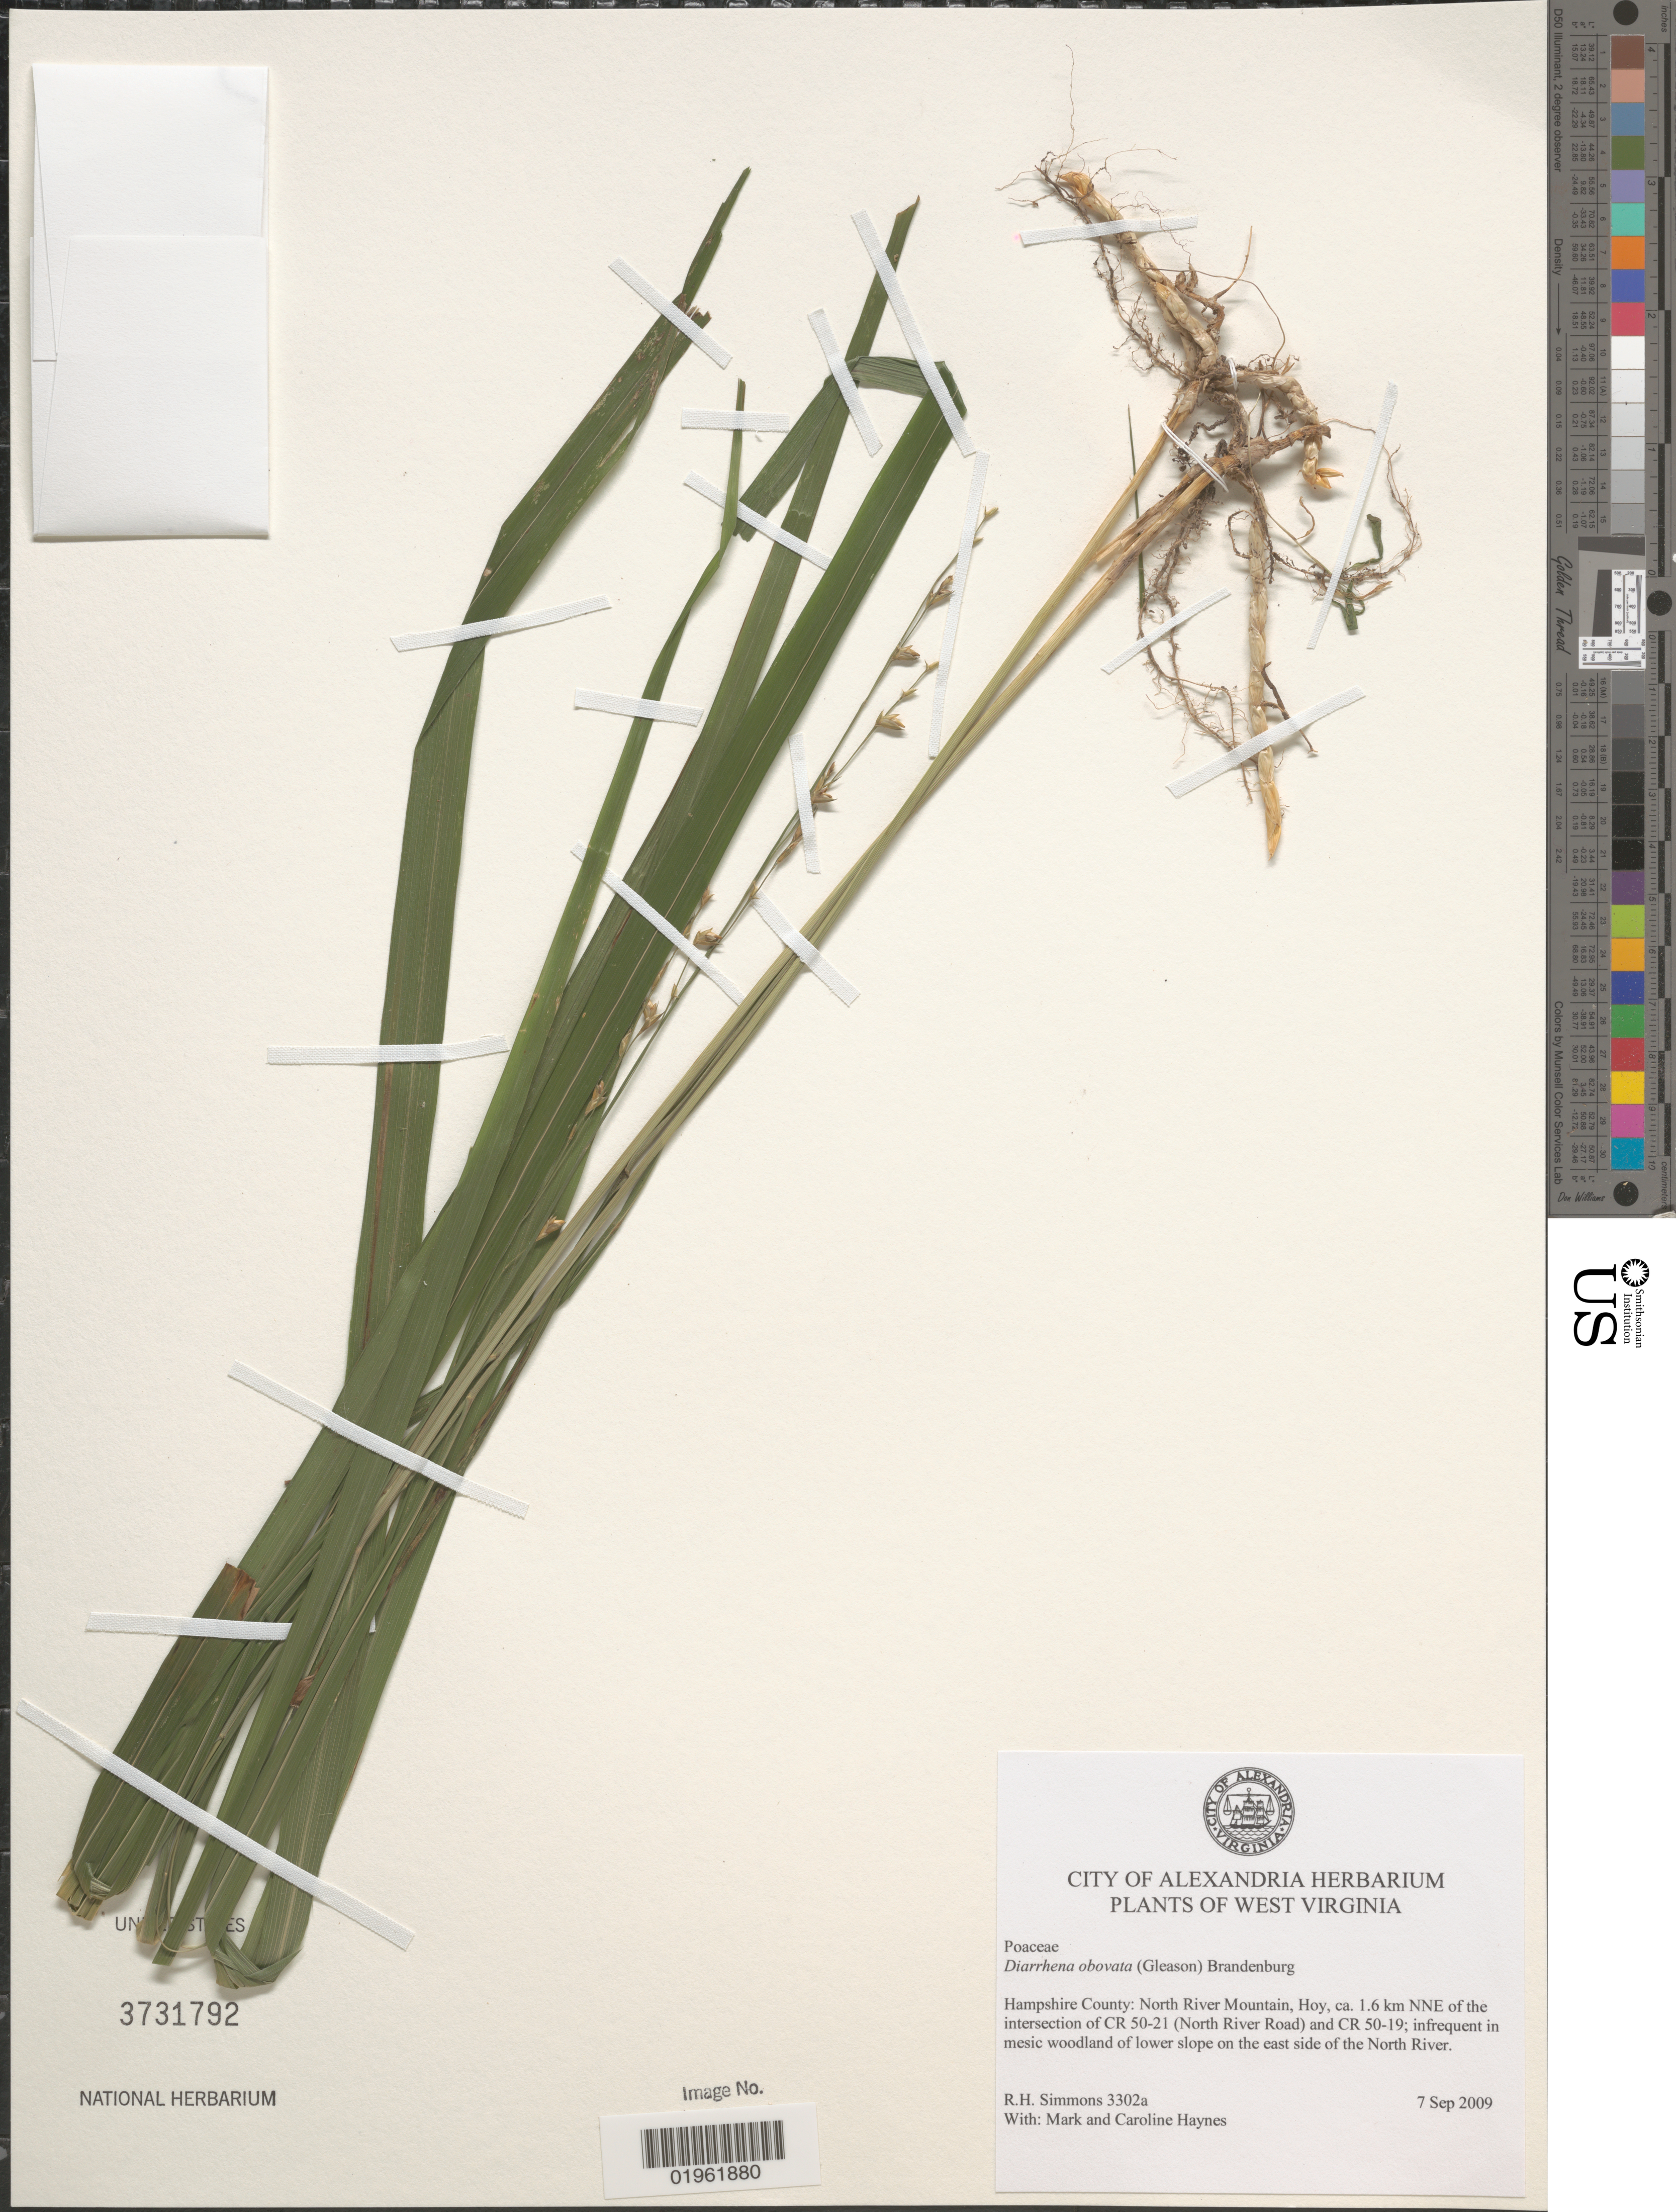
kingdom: Plantae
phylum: Tracheophyta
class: Liliopsida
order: Poales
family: Poaceae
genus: Diarrhena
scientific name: Diarrhena obovata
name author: (Gleason) Brandenburg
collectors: R. H. Simmons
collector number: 3302a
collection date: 2009-09-07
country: United States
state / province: West Virginia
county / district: Hampshire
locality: North River Mountain, Hoy, ca. 1.6 km NNE of the intersection of CR 50-21 (North River Road) and CR 50-19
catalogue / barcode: US 3731792